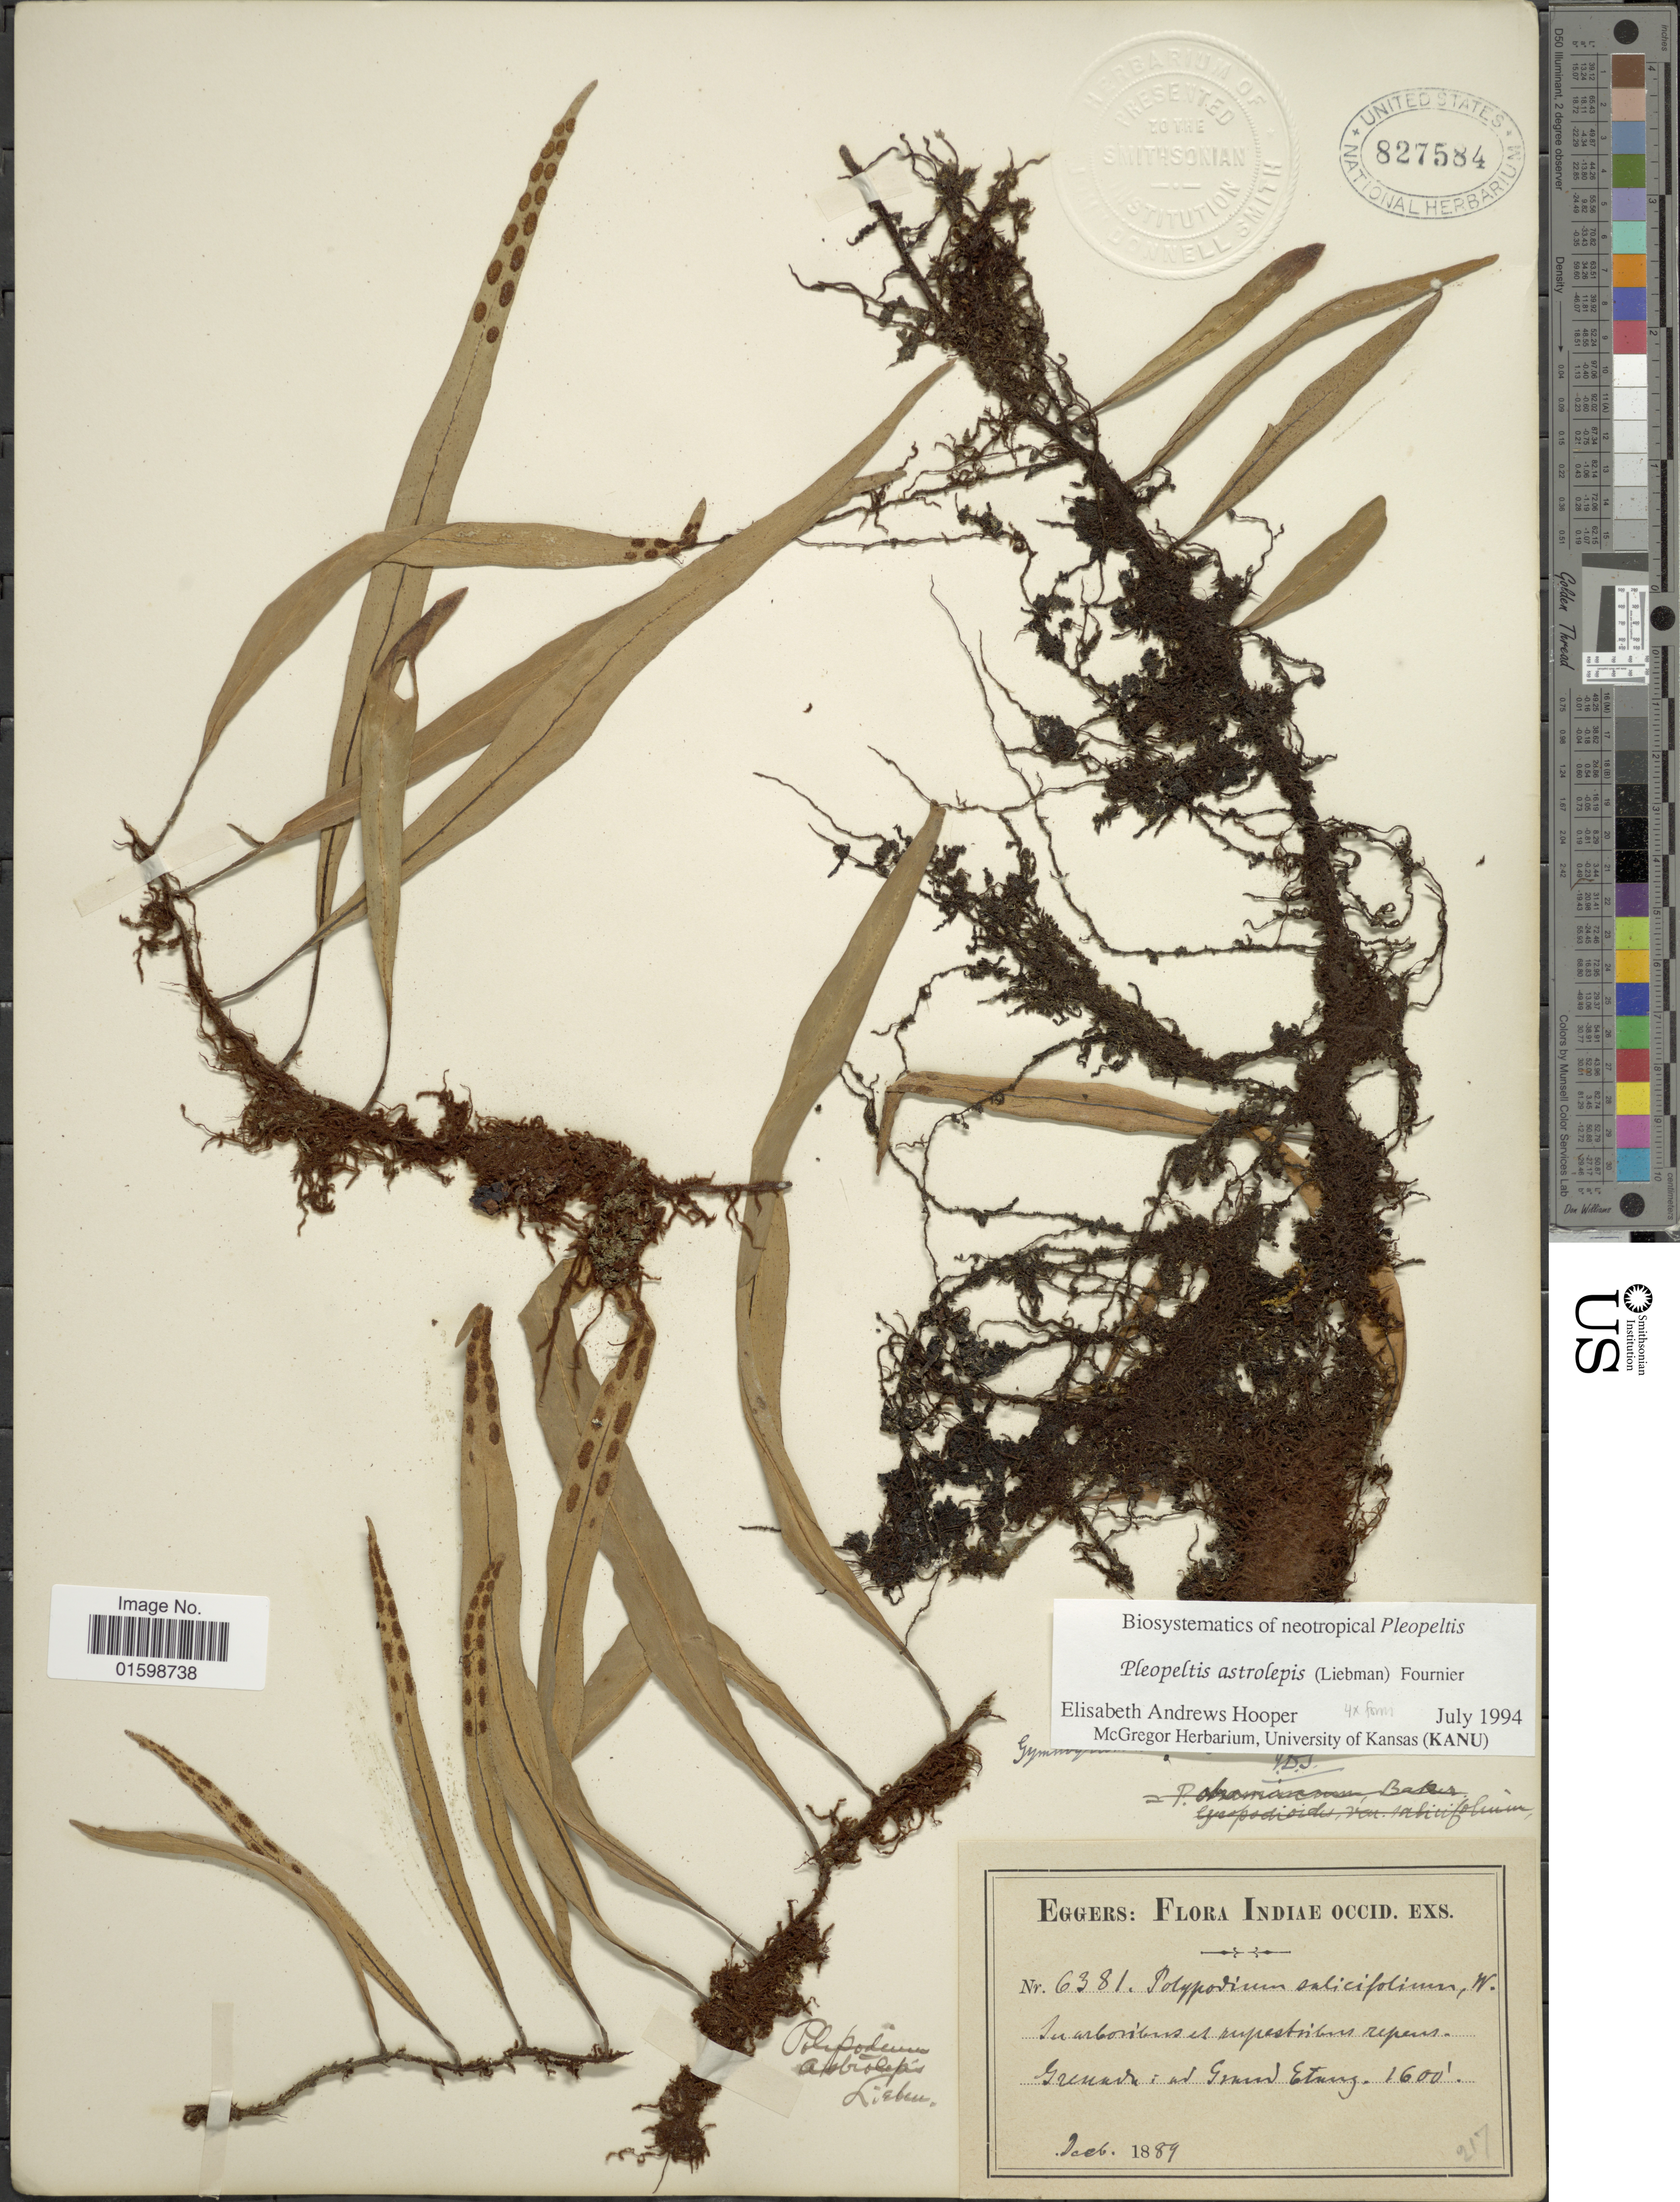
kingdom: Plantae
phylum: Tracheophyta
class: Polypodiopsida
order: Polypodiales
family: Polypodiaceae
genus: Pleopeltis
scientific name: Pleopeltis astrolepis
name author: (Liebm.) E. Fourn.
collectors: -. Eggers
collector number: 6381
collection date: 1889-12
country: Grenada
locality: Indiae Occid., Grenada ad Grand Etang.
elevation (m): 488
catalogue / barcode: US 527584